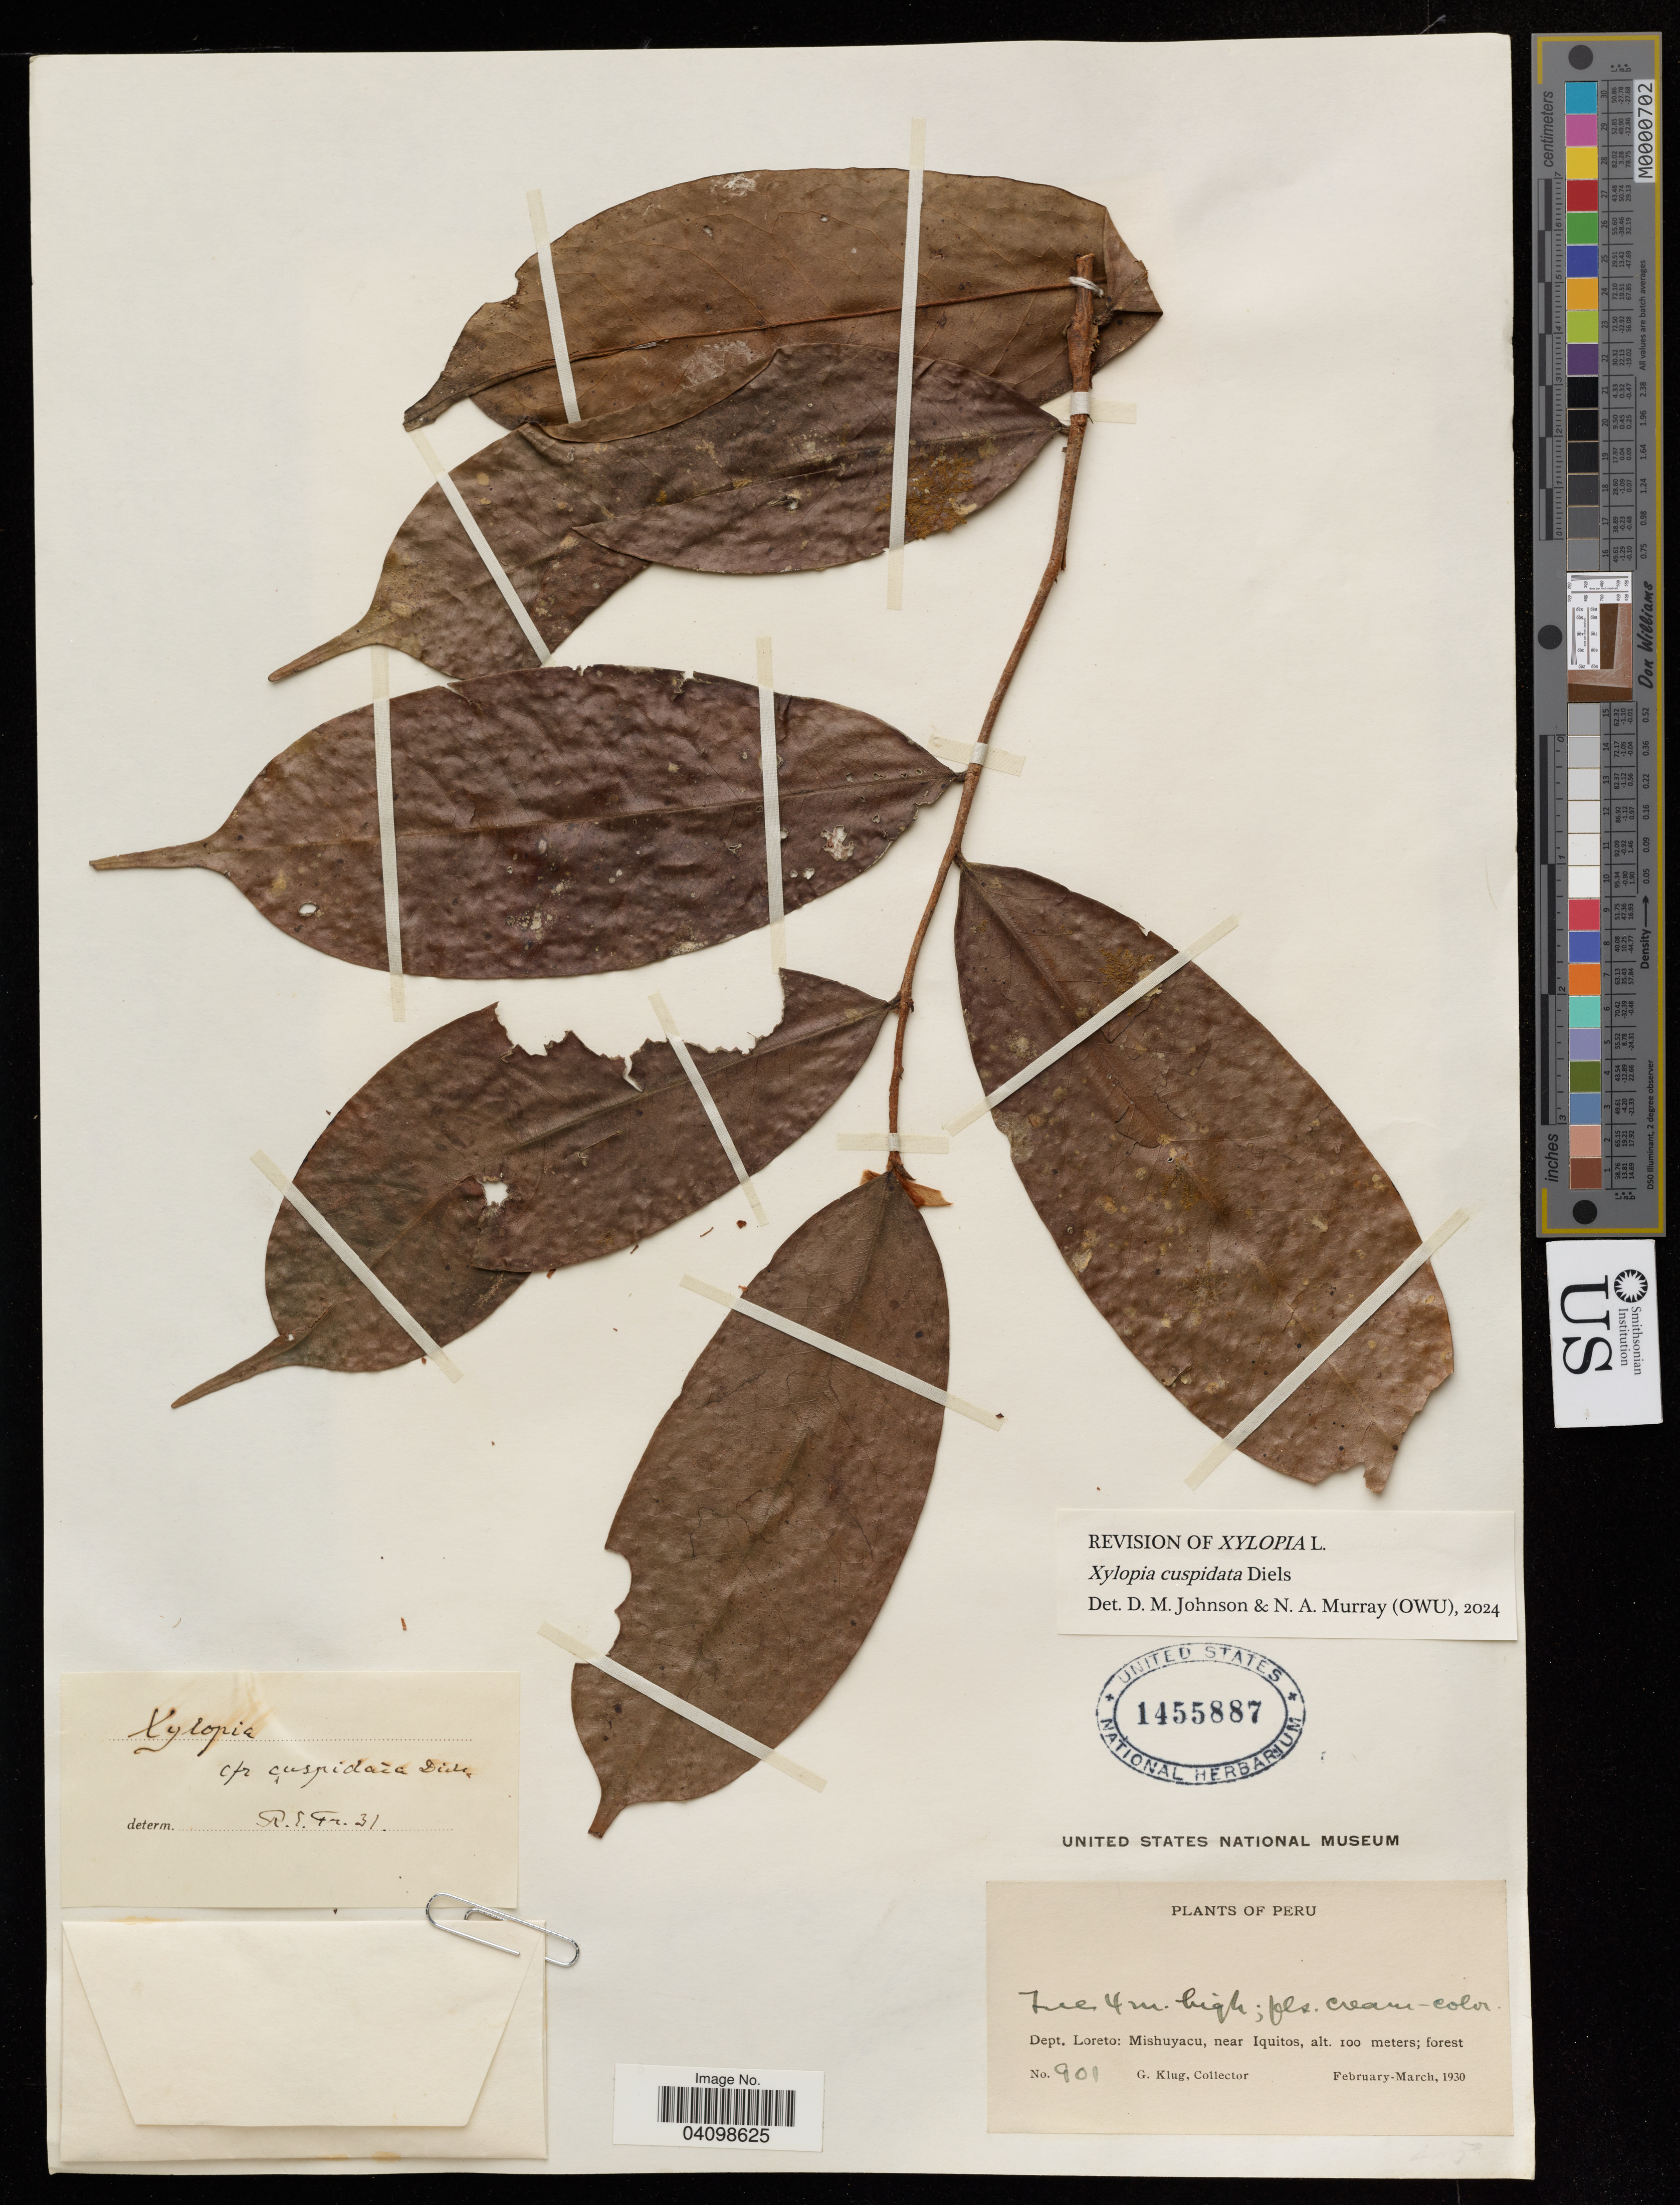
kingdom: Plantae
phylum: Tracheophyta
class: Magnoliopsida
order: Magnoliales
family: Annonaceae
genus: Xylopia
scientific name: Xylopia cuspidata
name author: Diels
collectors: G. Klug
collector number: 901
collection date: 1930-02/1930-03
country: Peru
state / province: Loreto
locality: Mishuyacu, near Iquitos.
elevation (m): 100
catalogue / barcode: US 1455887